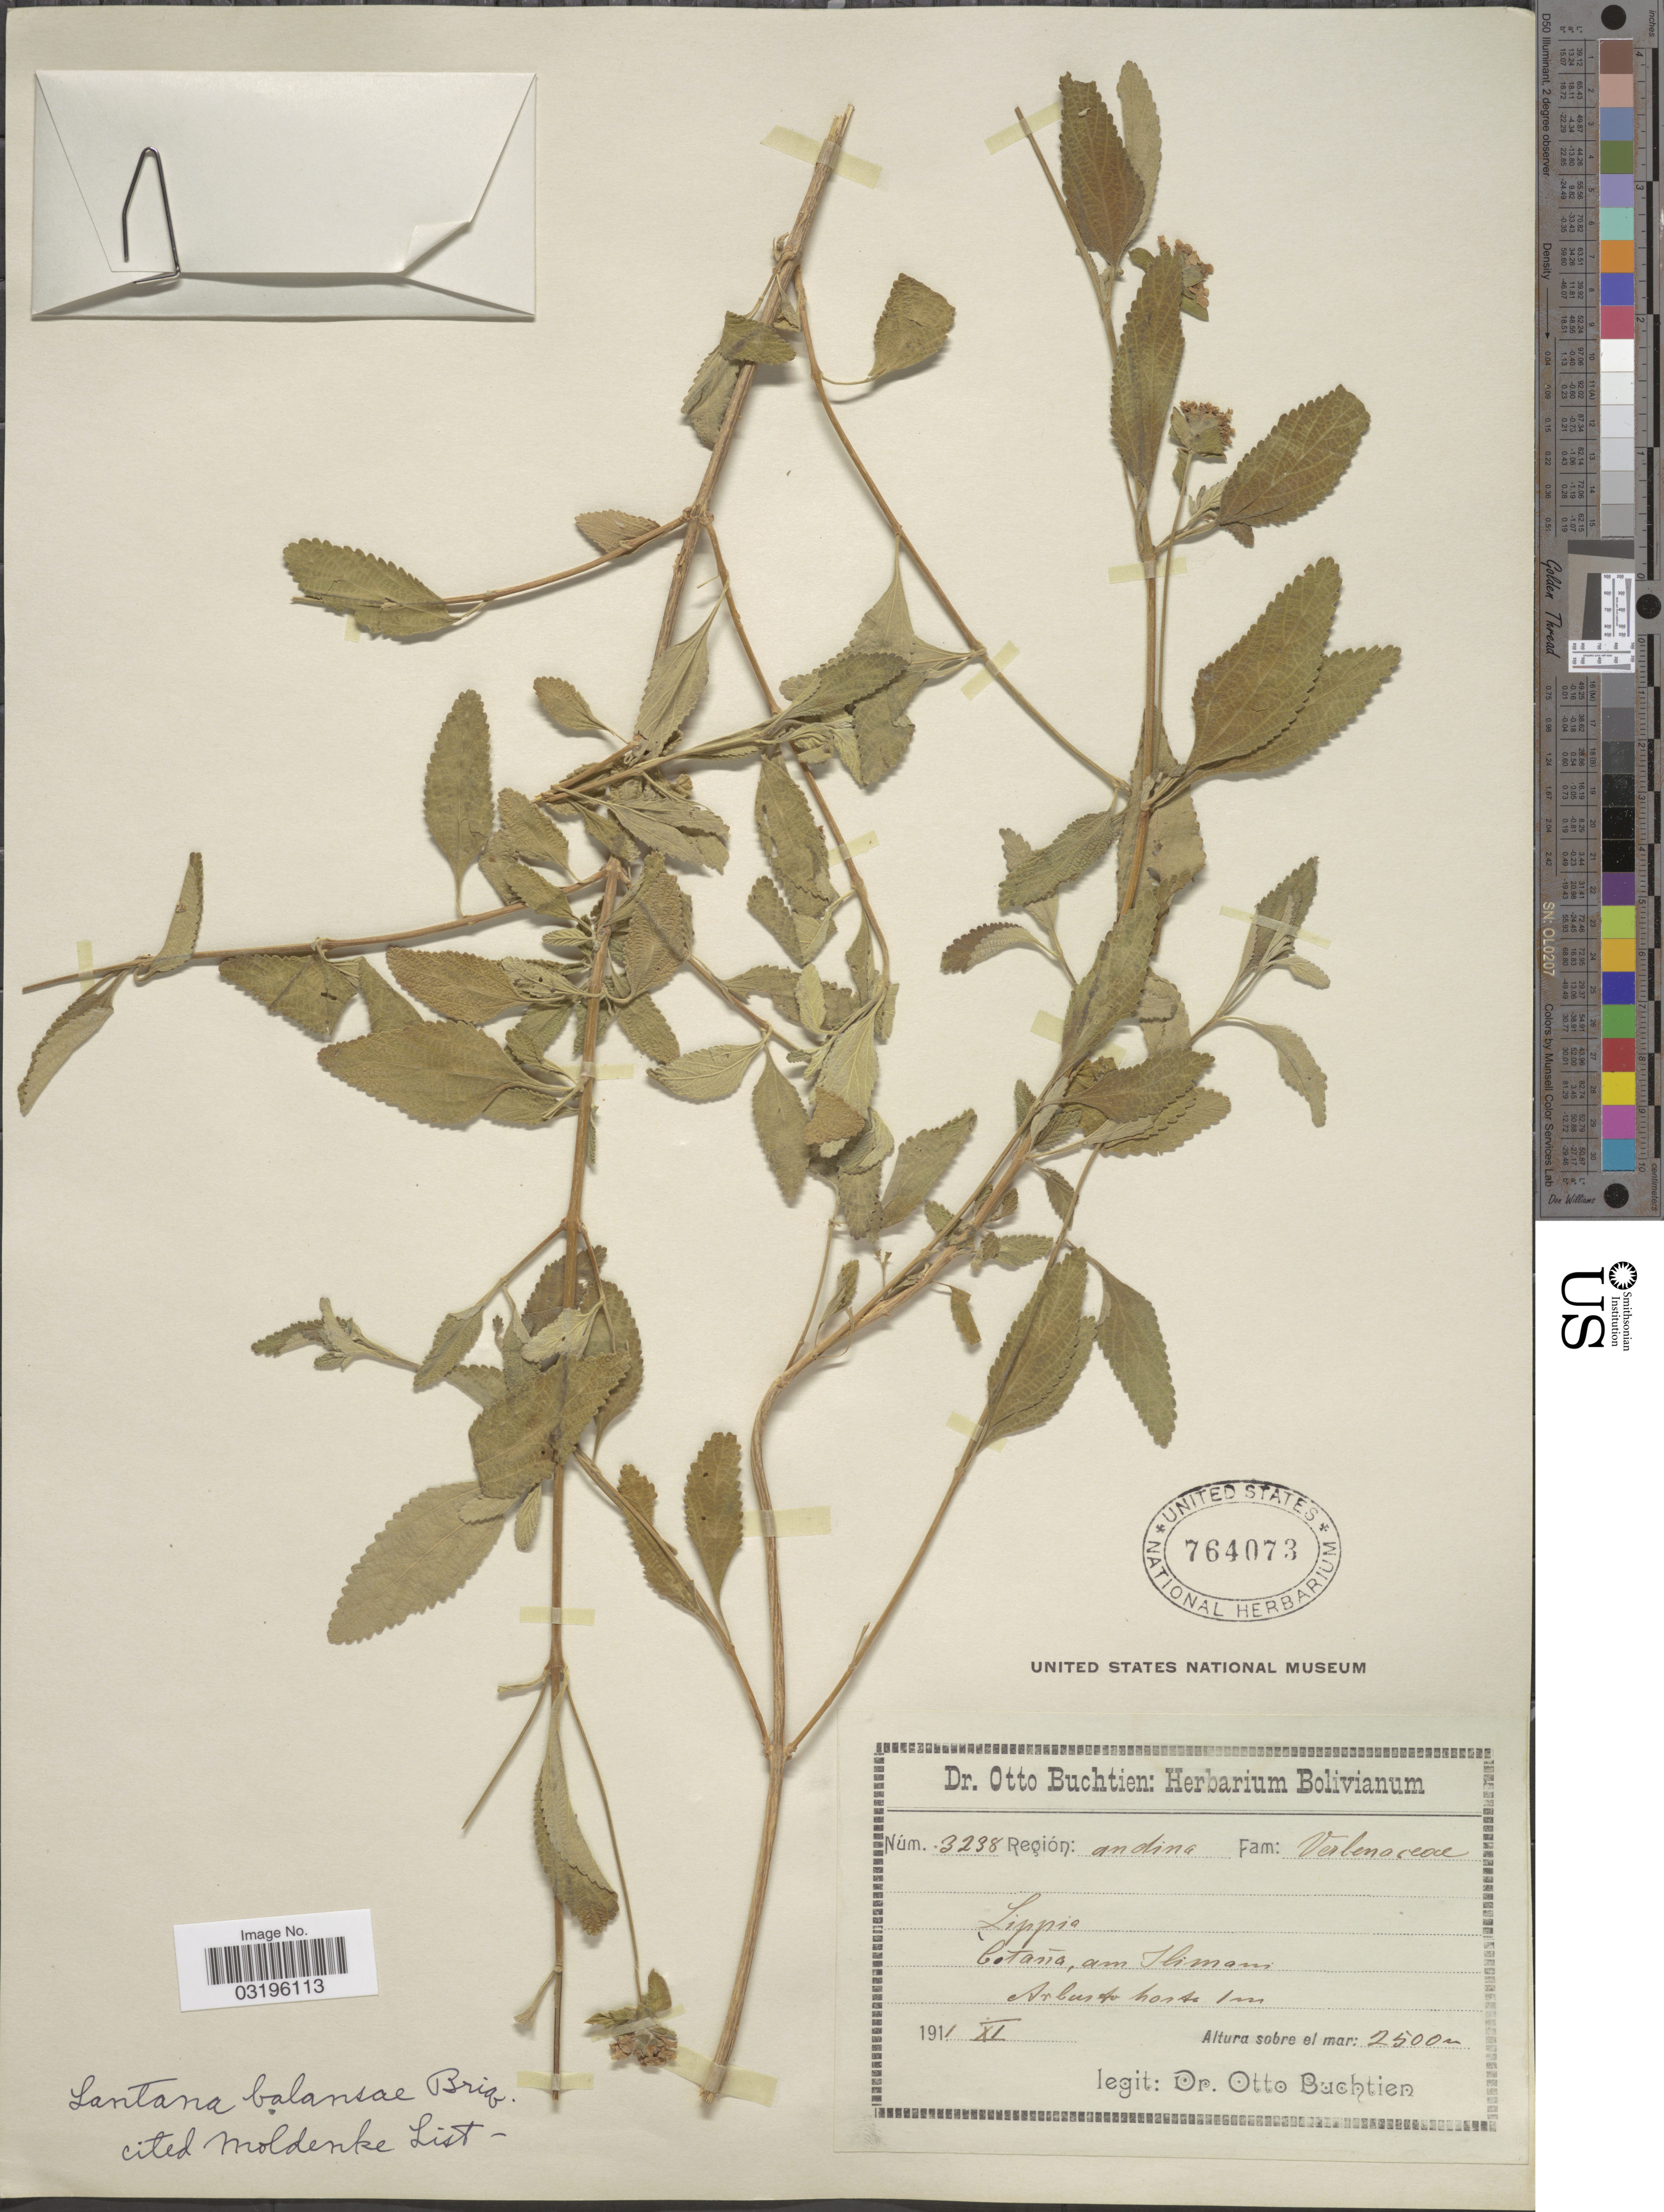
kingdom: Plantae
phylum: Tracheophyta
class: Magnoliopsida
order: Lamiales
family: Verbenaceae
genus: Lantana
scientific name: Lantana balansae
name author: Briq.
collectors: O. Buchtien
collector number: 3238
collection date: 1911-11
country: Bolivia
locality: Región: andina. Cotaña, am Ilimani.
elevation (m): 2500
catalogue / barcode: US 764073